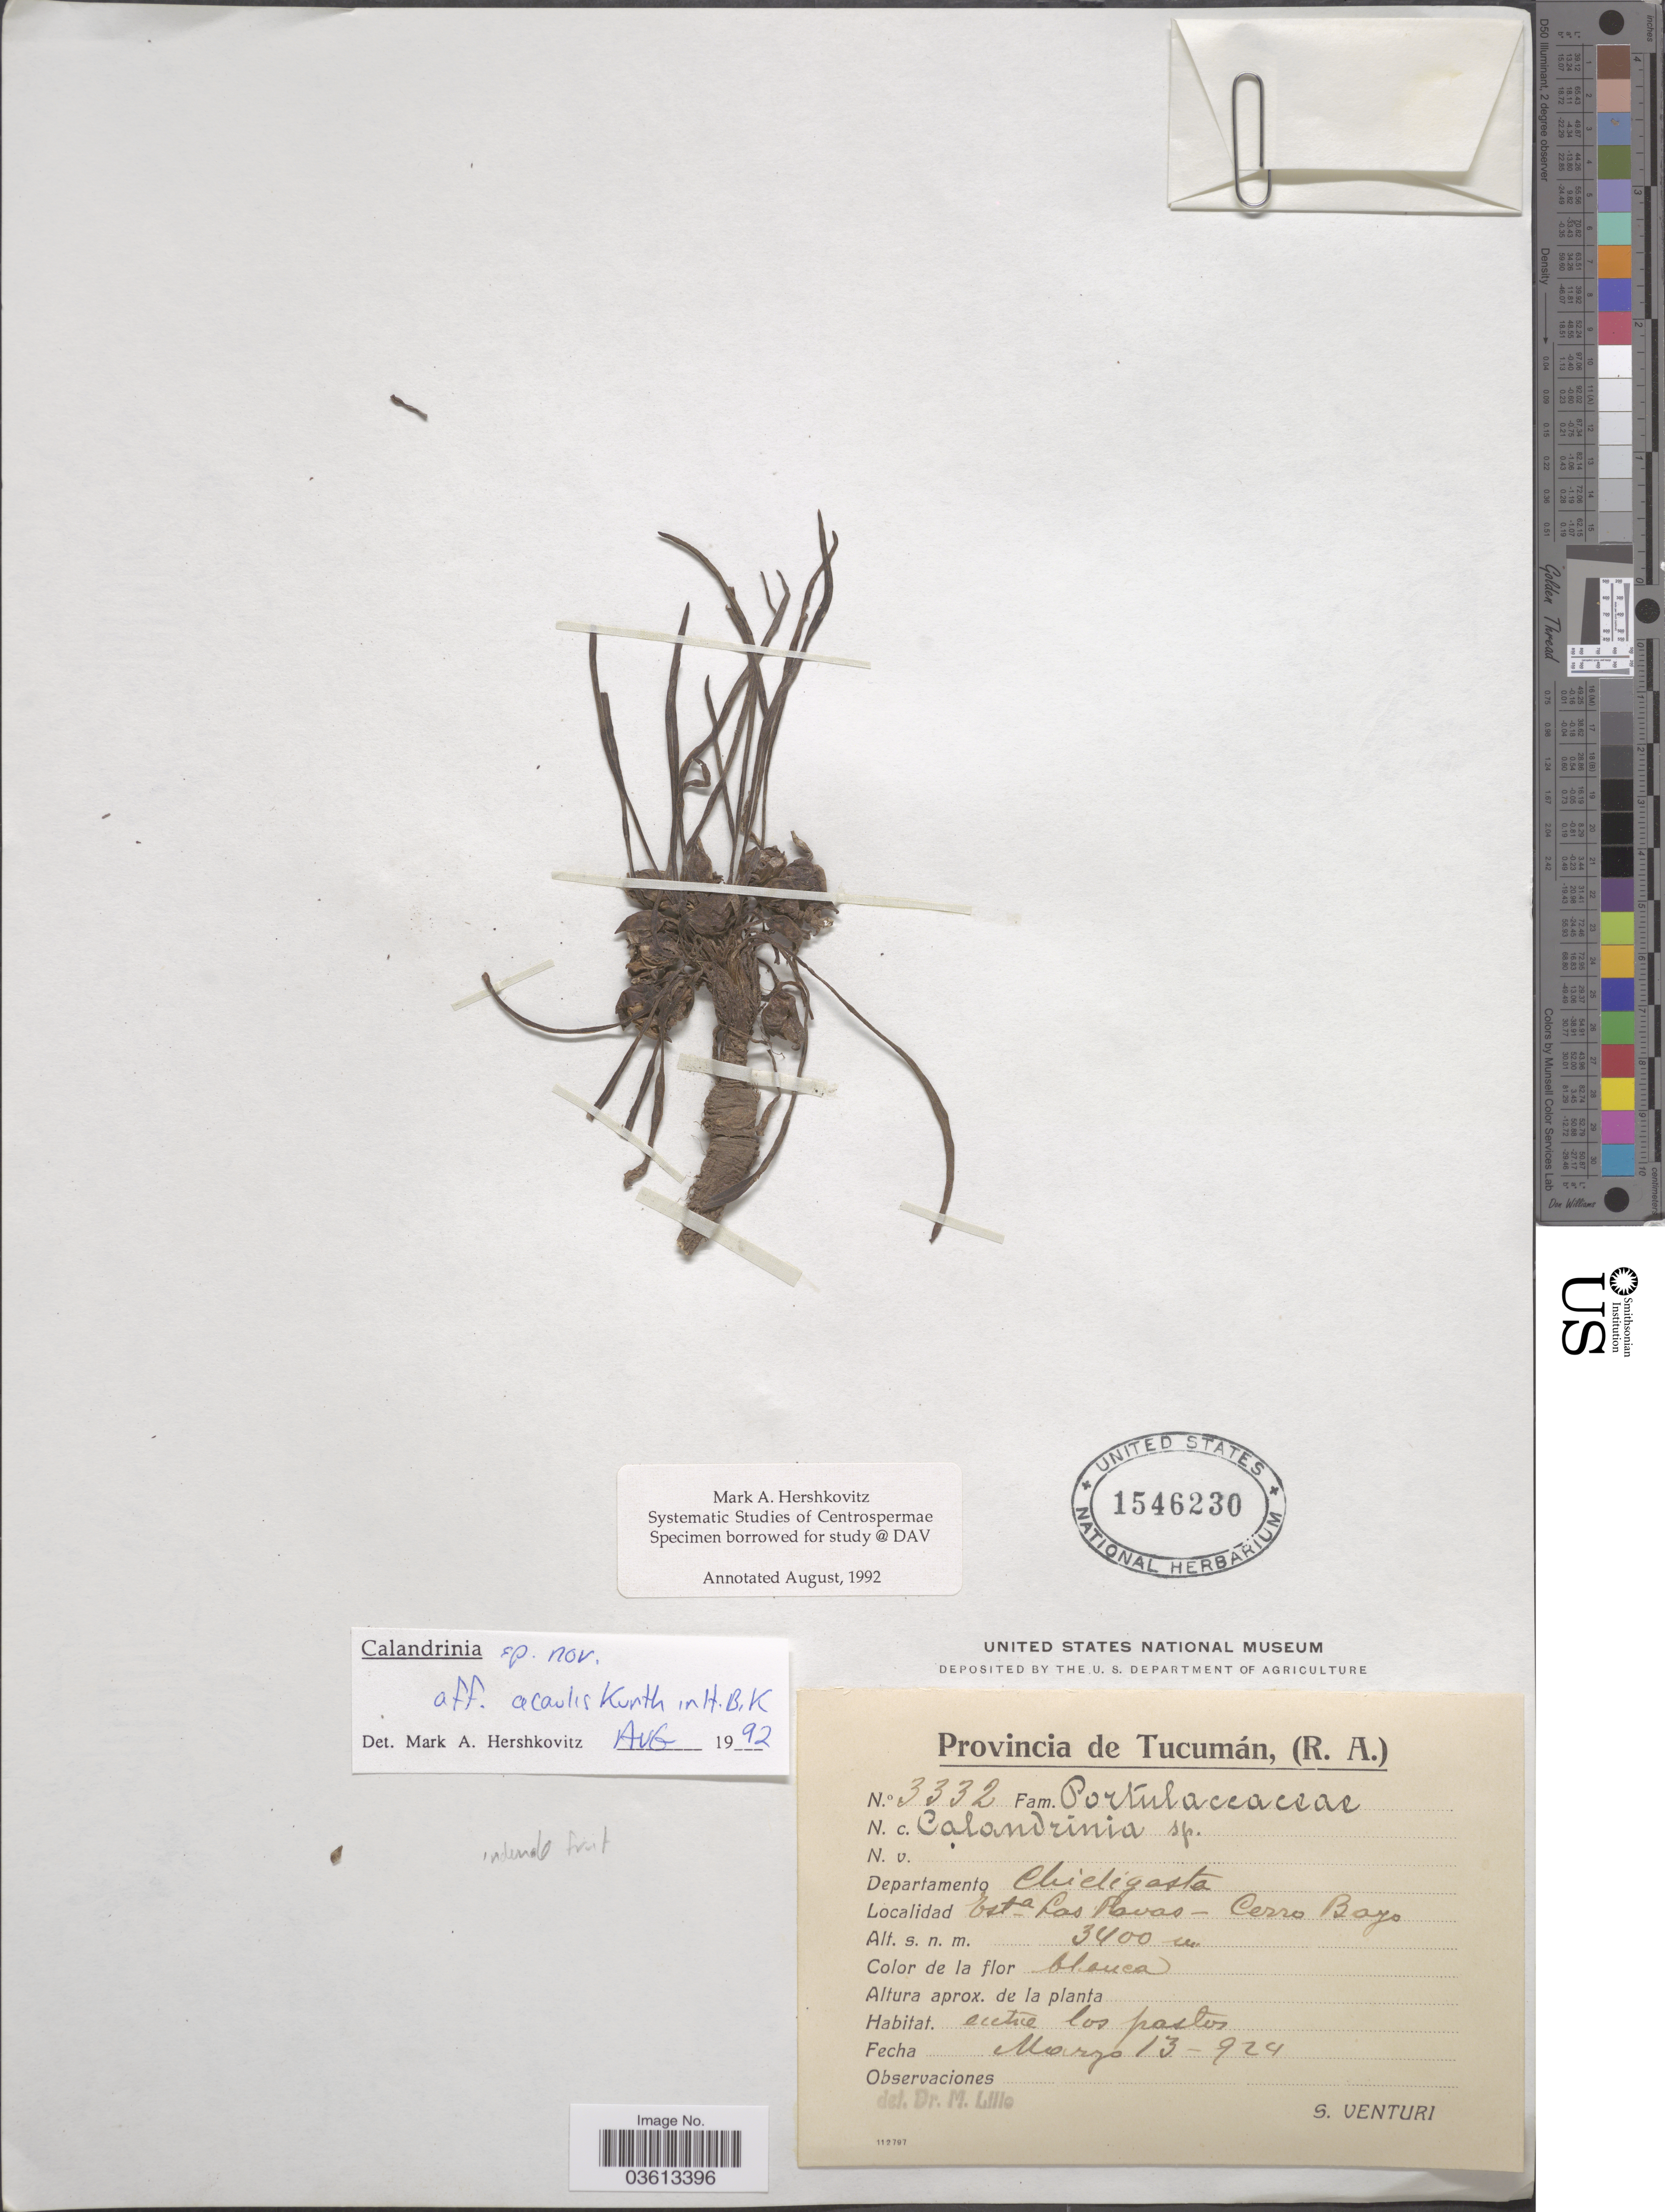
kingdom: Plantae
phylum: Tracheophyta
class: Magnoliopsida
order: Caryophyllales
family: Montiaceae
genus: Calandrinia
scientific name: Calandrinia acaulis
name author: Kunth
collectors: S. Venturi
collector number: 3332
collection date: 1924-03-13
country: Argentina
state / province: Tucuman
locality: Departamento Chicligasta. Esta Las Pavas - Cerro Bayo.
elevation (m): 3400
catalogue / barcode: US 1546230